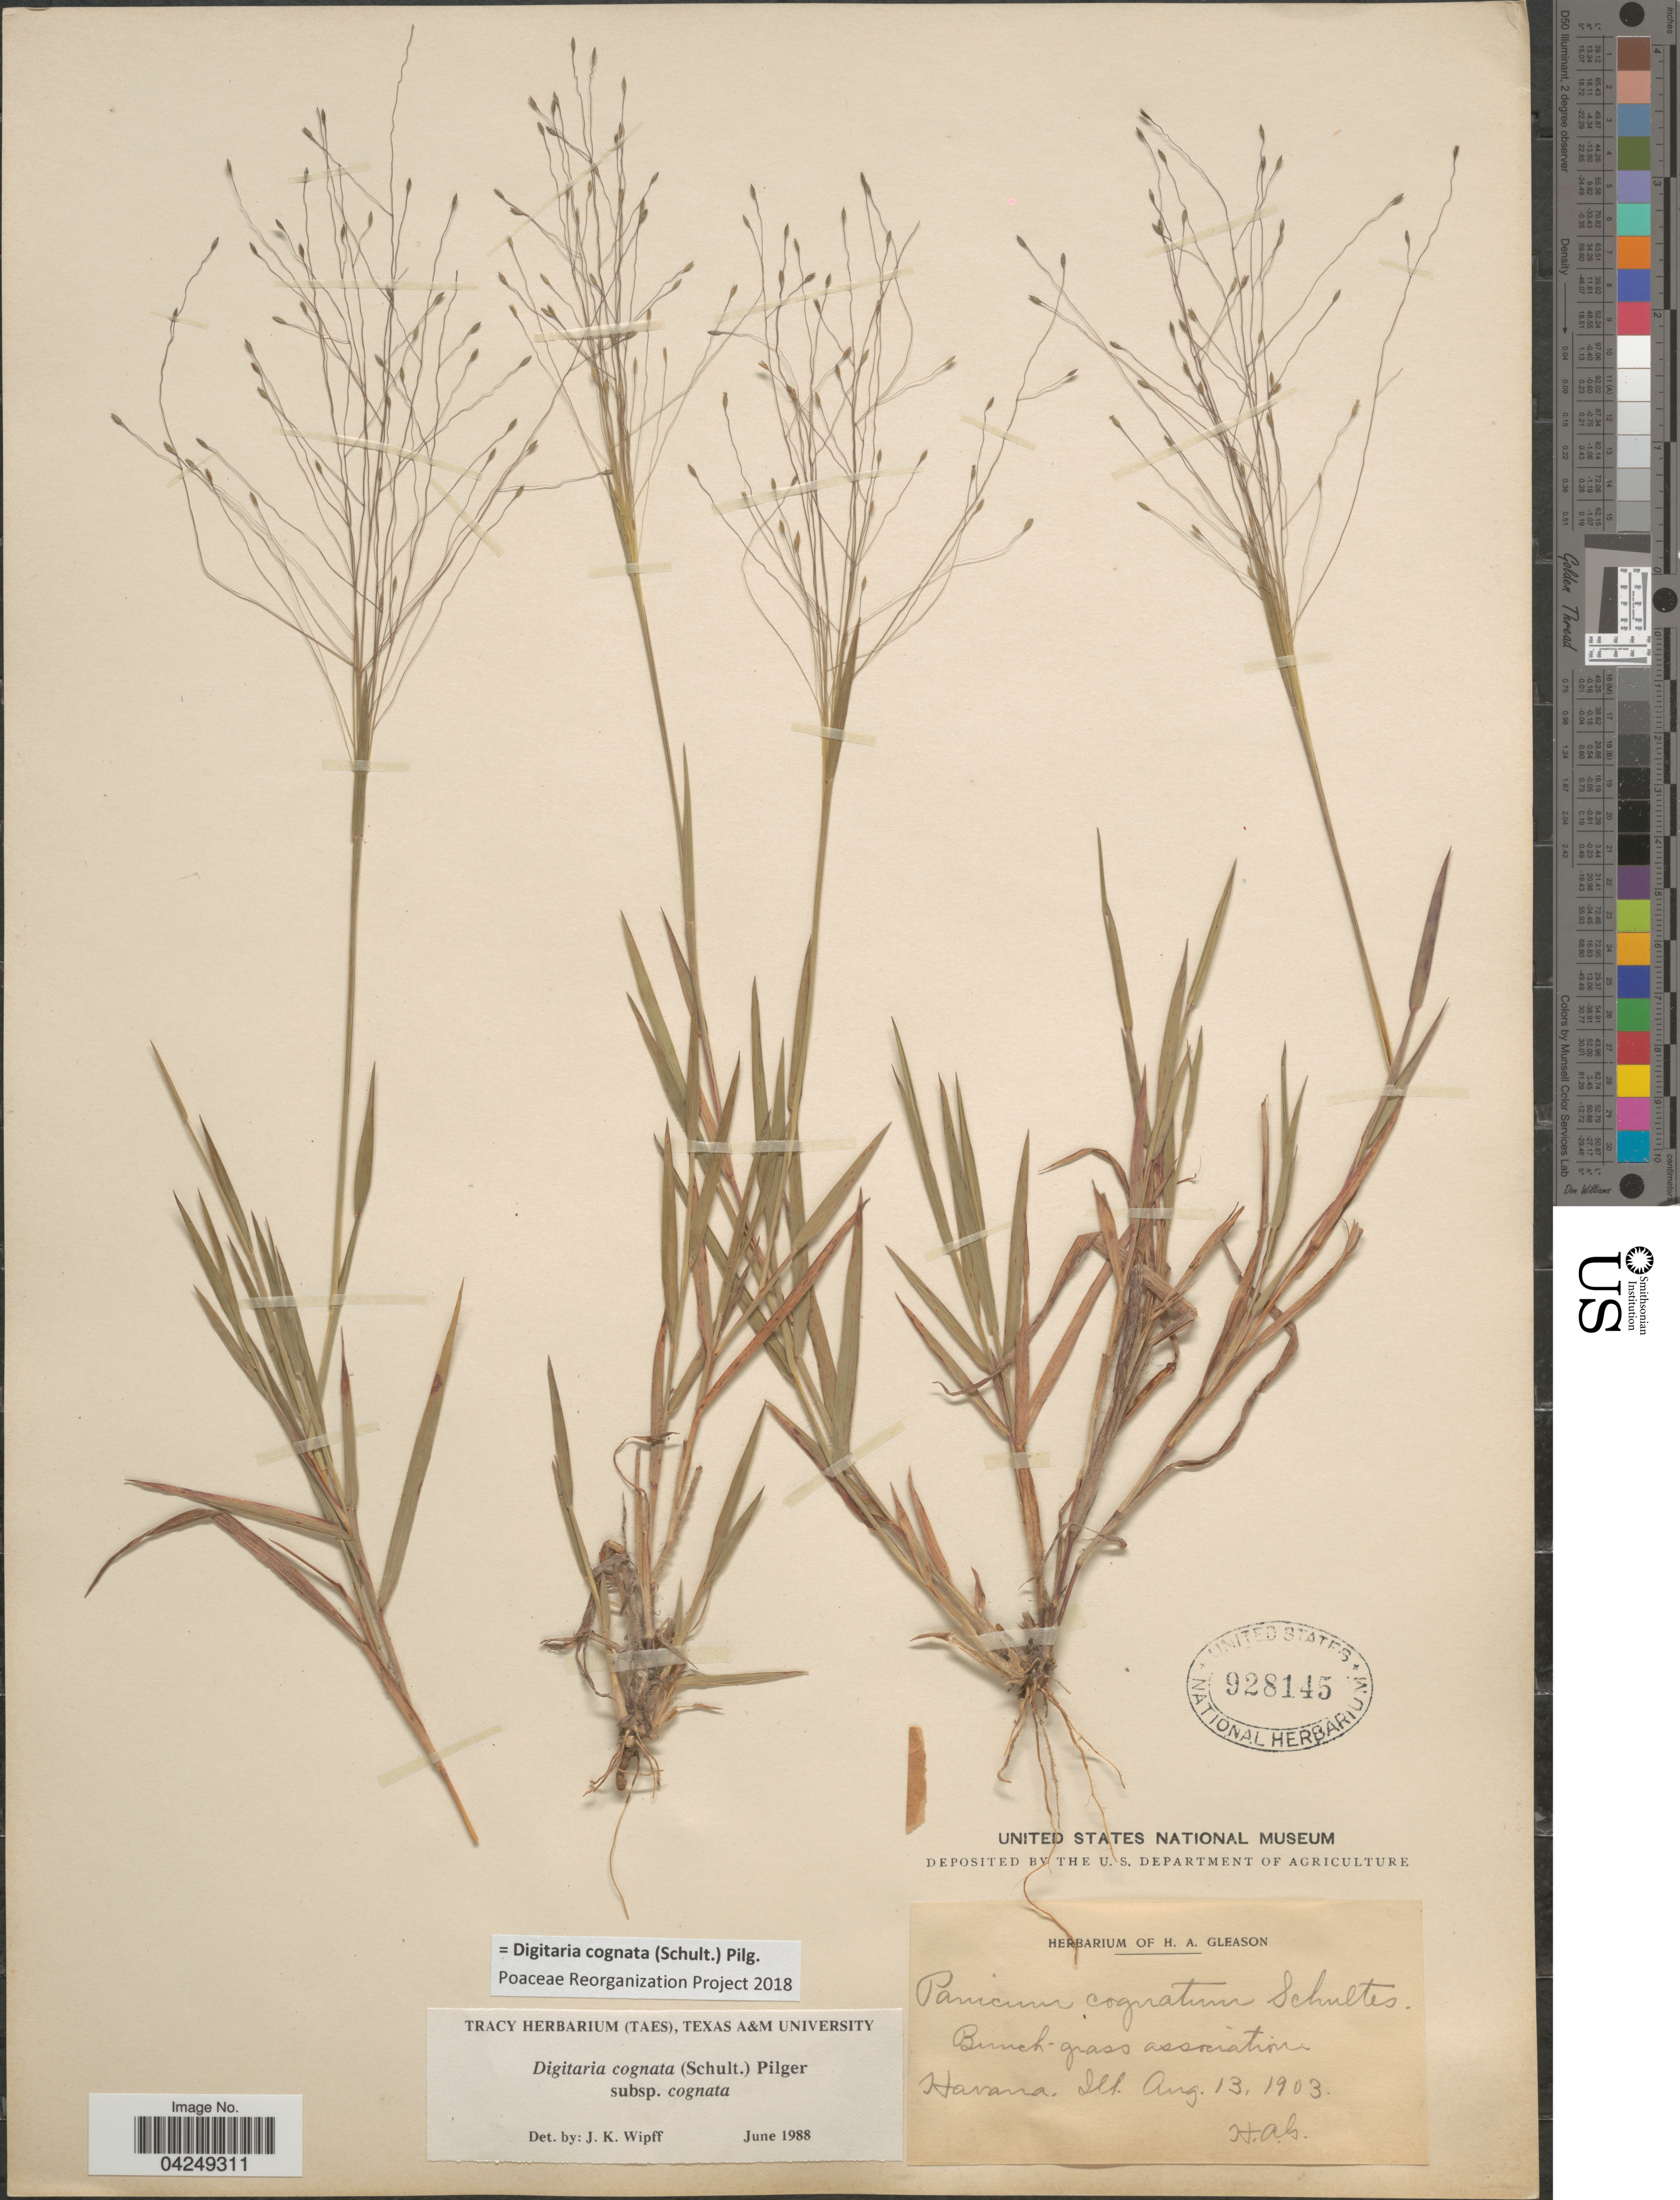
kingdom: Plantae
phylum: Tracheophyta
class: Liliopsida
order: Poales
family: Poaceae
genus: Digitaria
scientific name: Digitaria cognata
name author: (Scult.) Pilg.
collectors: H. A. Gleason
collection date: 1903-08-13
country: United States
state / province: Illinois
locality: Havana.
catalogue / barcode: US 928145